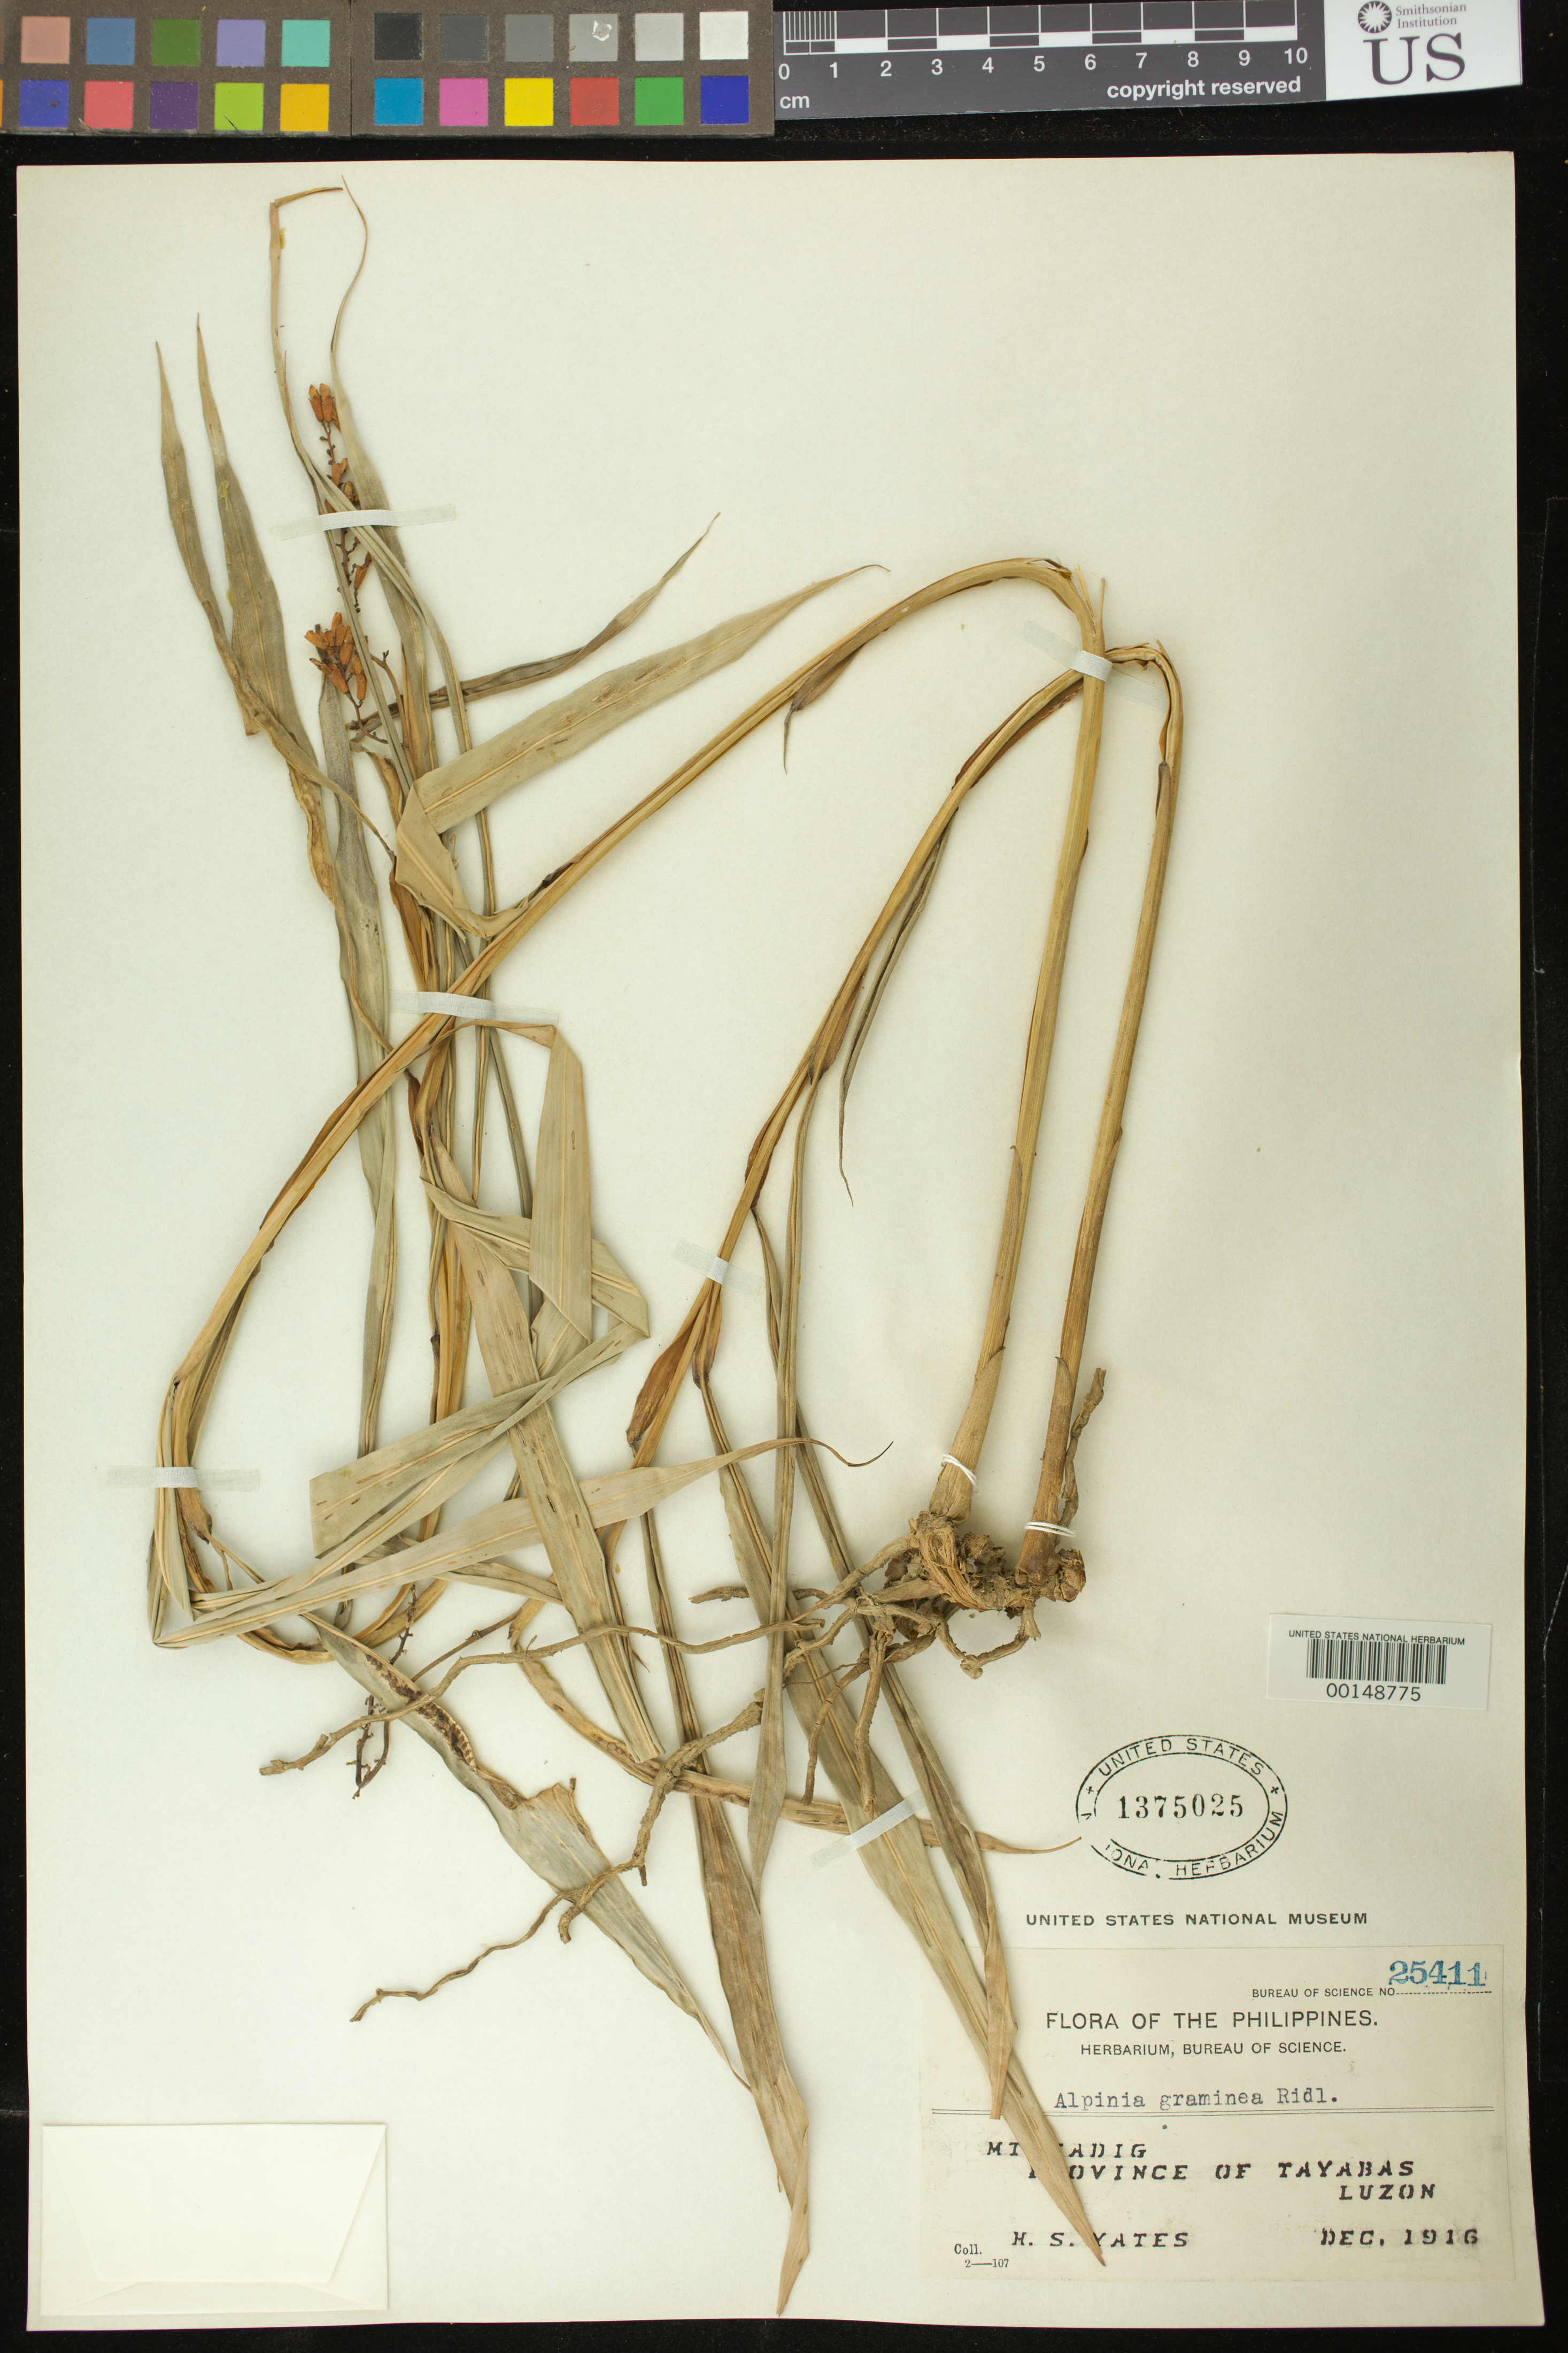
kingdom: Plantae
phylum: Tracheophyta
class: Liliopsida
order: Zingiberales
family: Zingiberaceae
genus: Alpinia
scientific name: Alpinia graminea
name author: Ridl.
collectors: H. S. Yates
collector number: Bur. Sci. 25411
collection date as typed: Dec 1916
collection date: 1916-12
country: Philippines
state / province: Calabarzon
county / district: Quezon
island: Luzon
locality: Mt. cadig, tayabas prov. [= quezon province]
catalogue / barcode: US 1375025